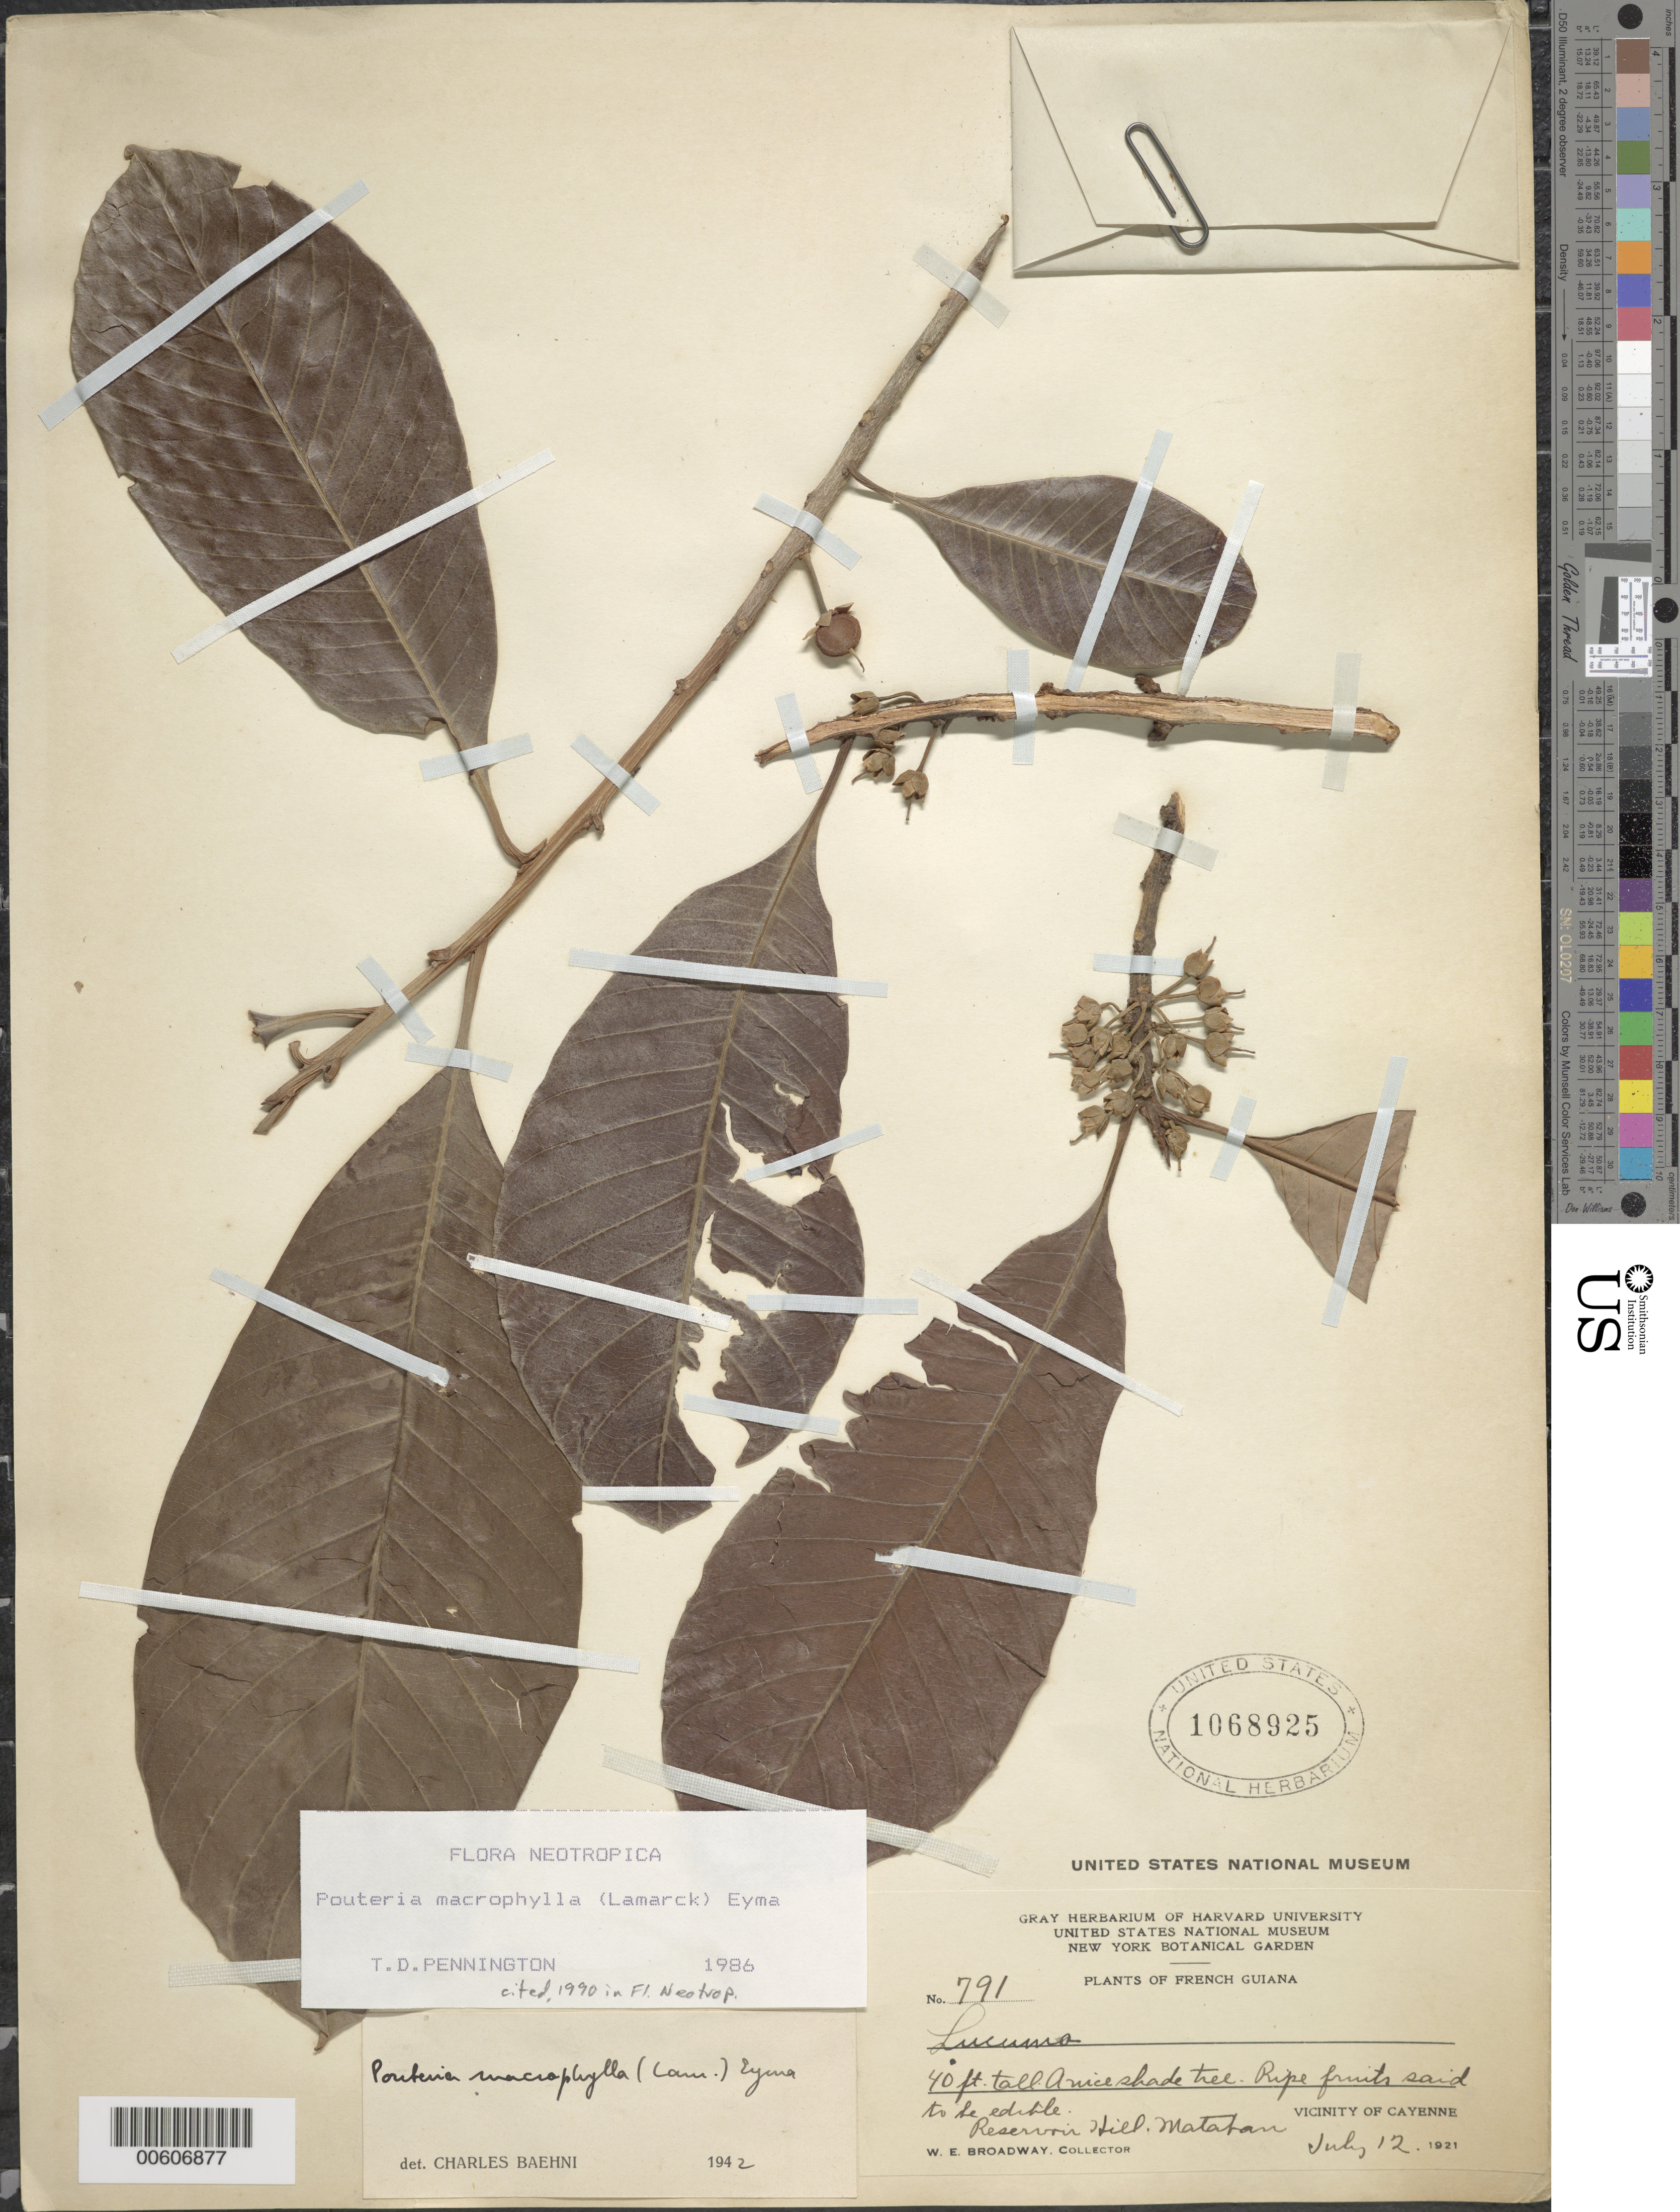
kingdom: Plantae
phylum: Tracheophyta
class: Magnoliopsida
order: Ericales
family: Sapotaceae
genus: Pouteria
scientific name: Pouteria macrophylla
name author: (Lam.) Eyma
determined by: Pennington, T. D., (K)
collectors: W. E. Broadway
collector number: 791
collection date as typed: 12-Jul-21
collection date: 1921-07-12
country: French Guiana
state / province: Cayenne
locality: Cayenne, vic., Reservoir Hill, Matabon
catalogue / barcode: US 1068925